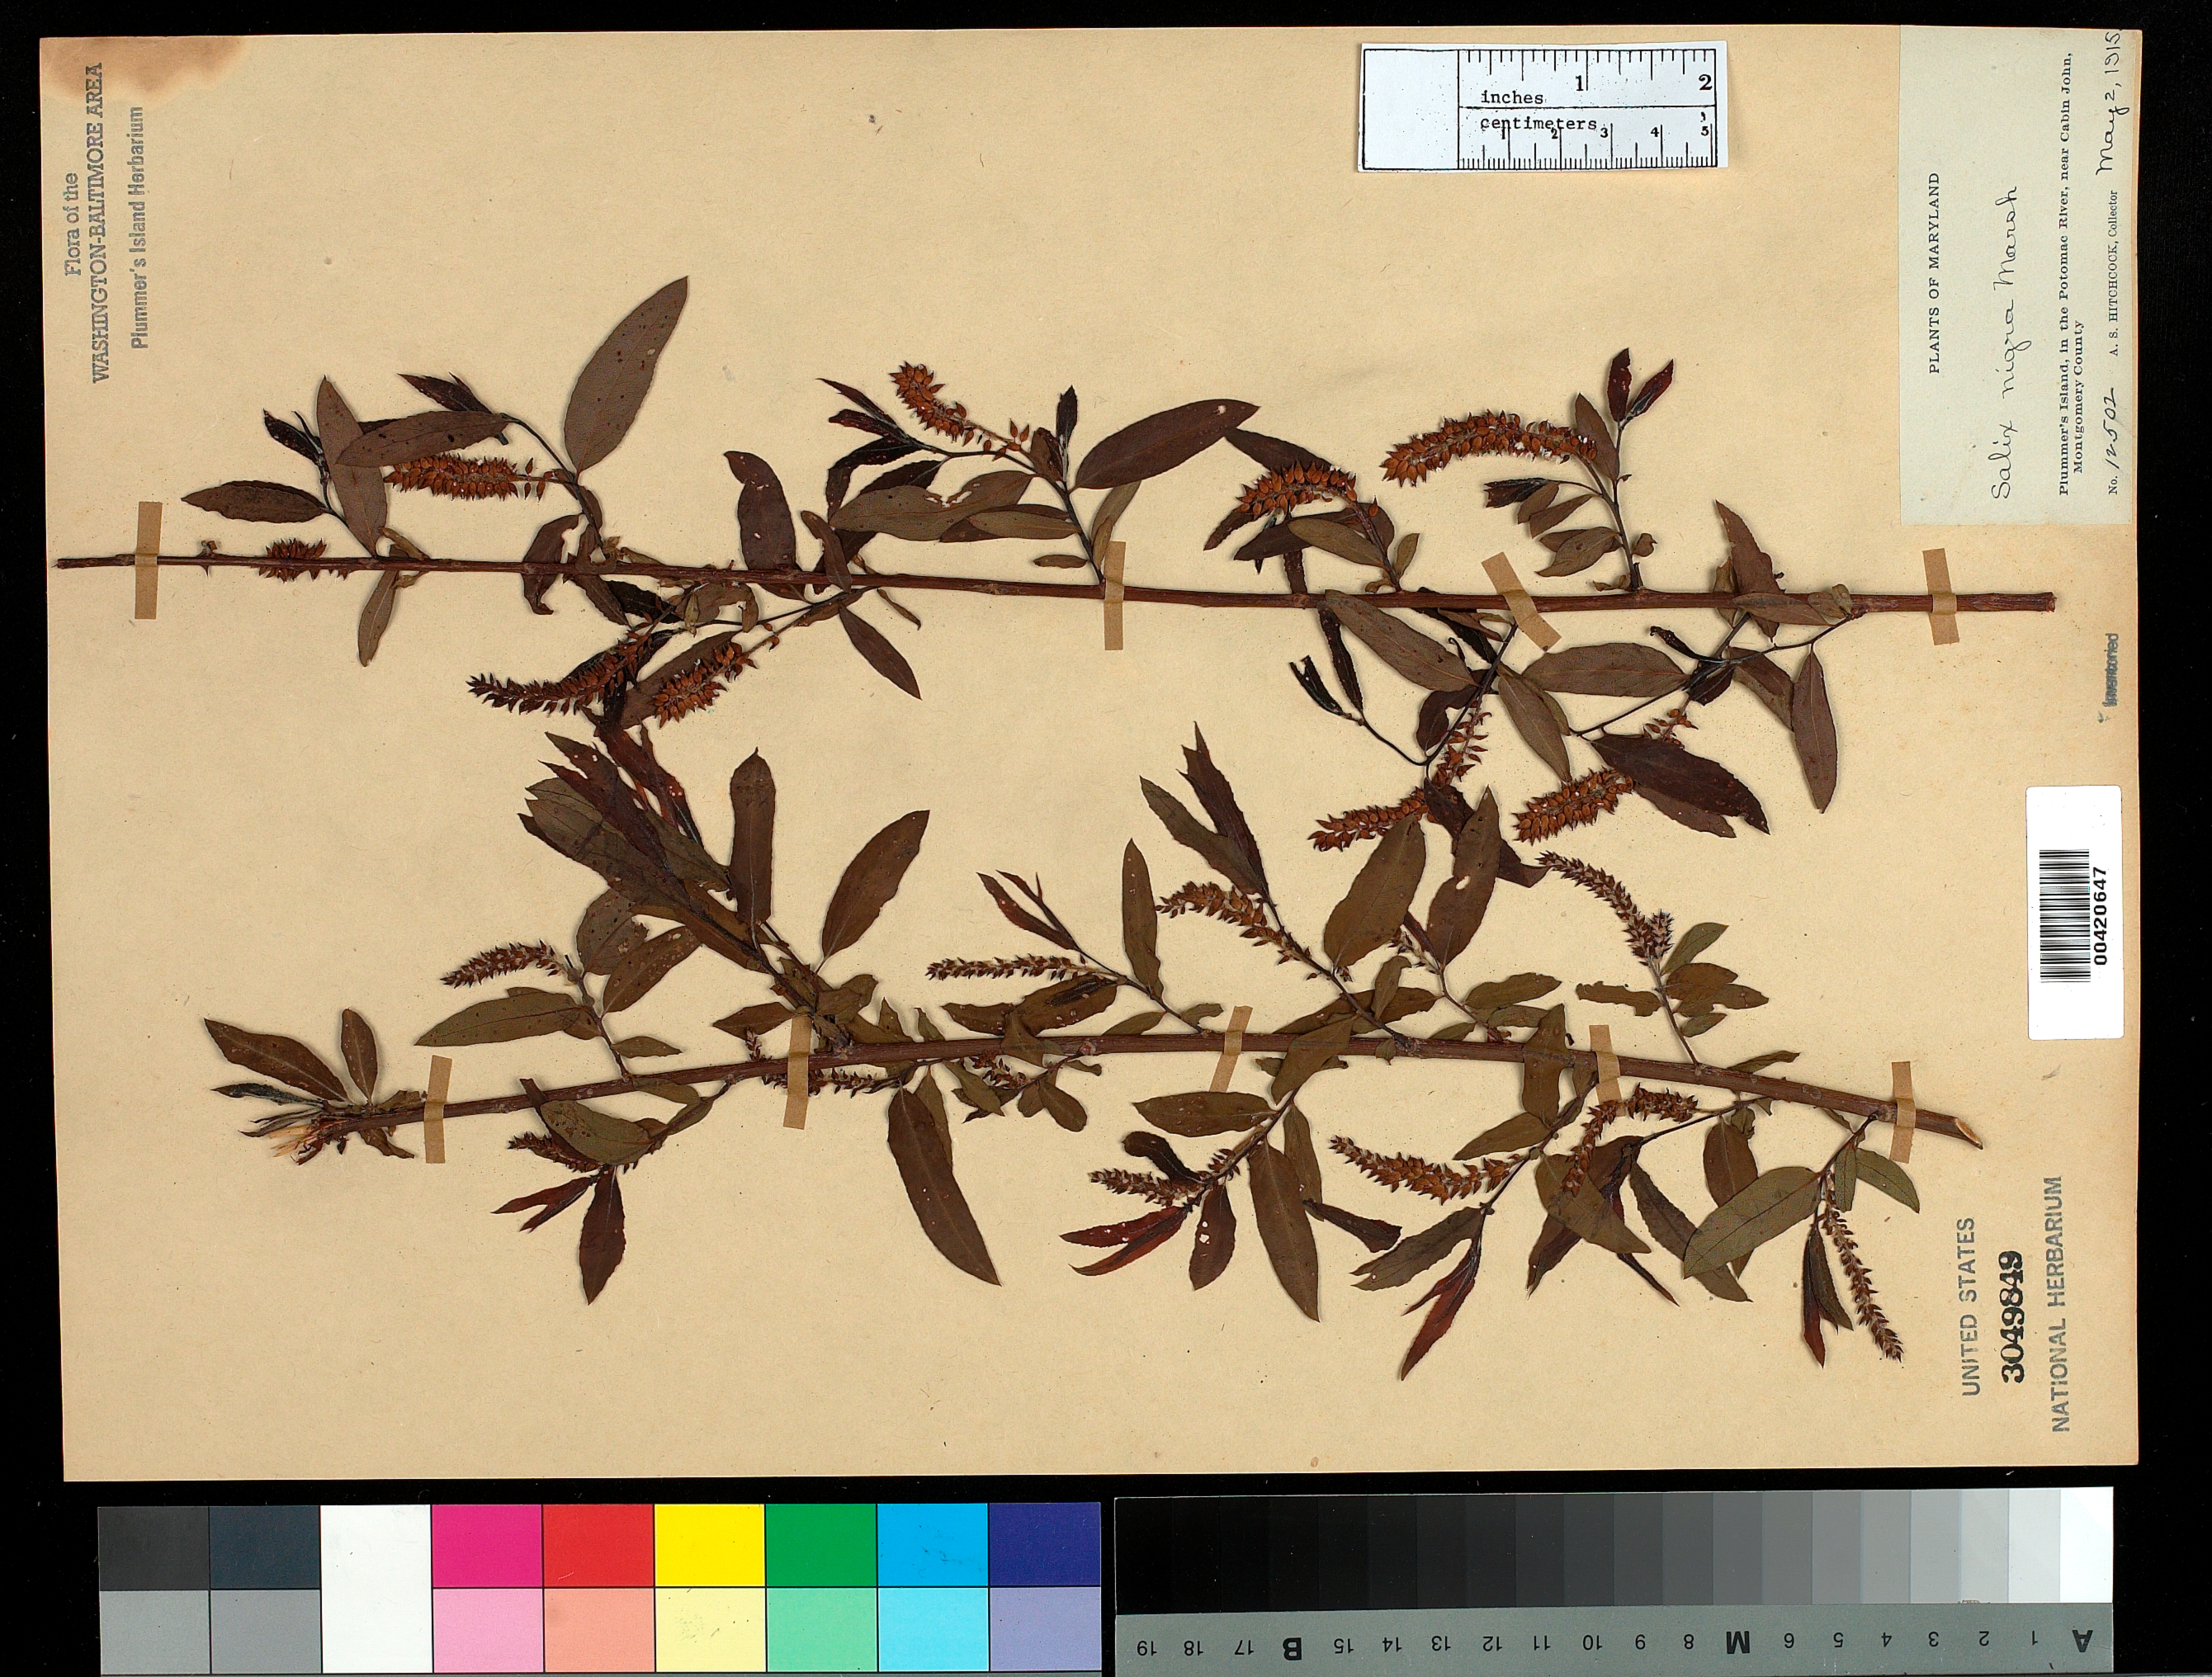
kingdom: Plantae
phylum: Tracheophyta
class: Magnoliopsida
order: Malpighiales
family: Salicaceae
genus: Salix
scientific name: Salix nigra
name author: Marshall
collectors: A. S. Hitchcock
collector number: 12502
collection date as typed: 02 May 1915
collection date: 1915-05-02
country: United States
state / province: Maryland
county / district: Montgomery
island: Plummers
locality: Plummer's Island C. & O. Canal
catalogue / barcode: US 3049849